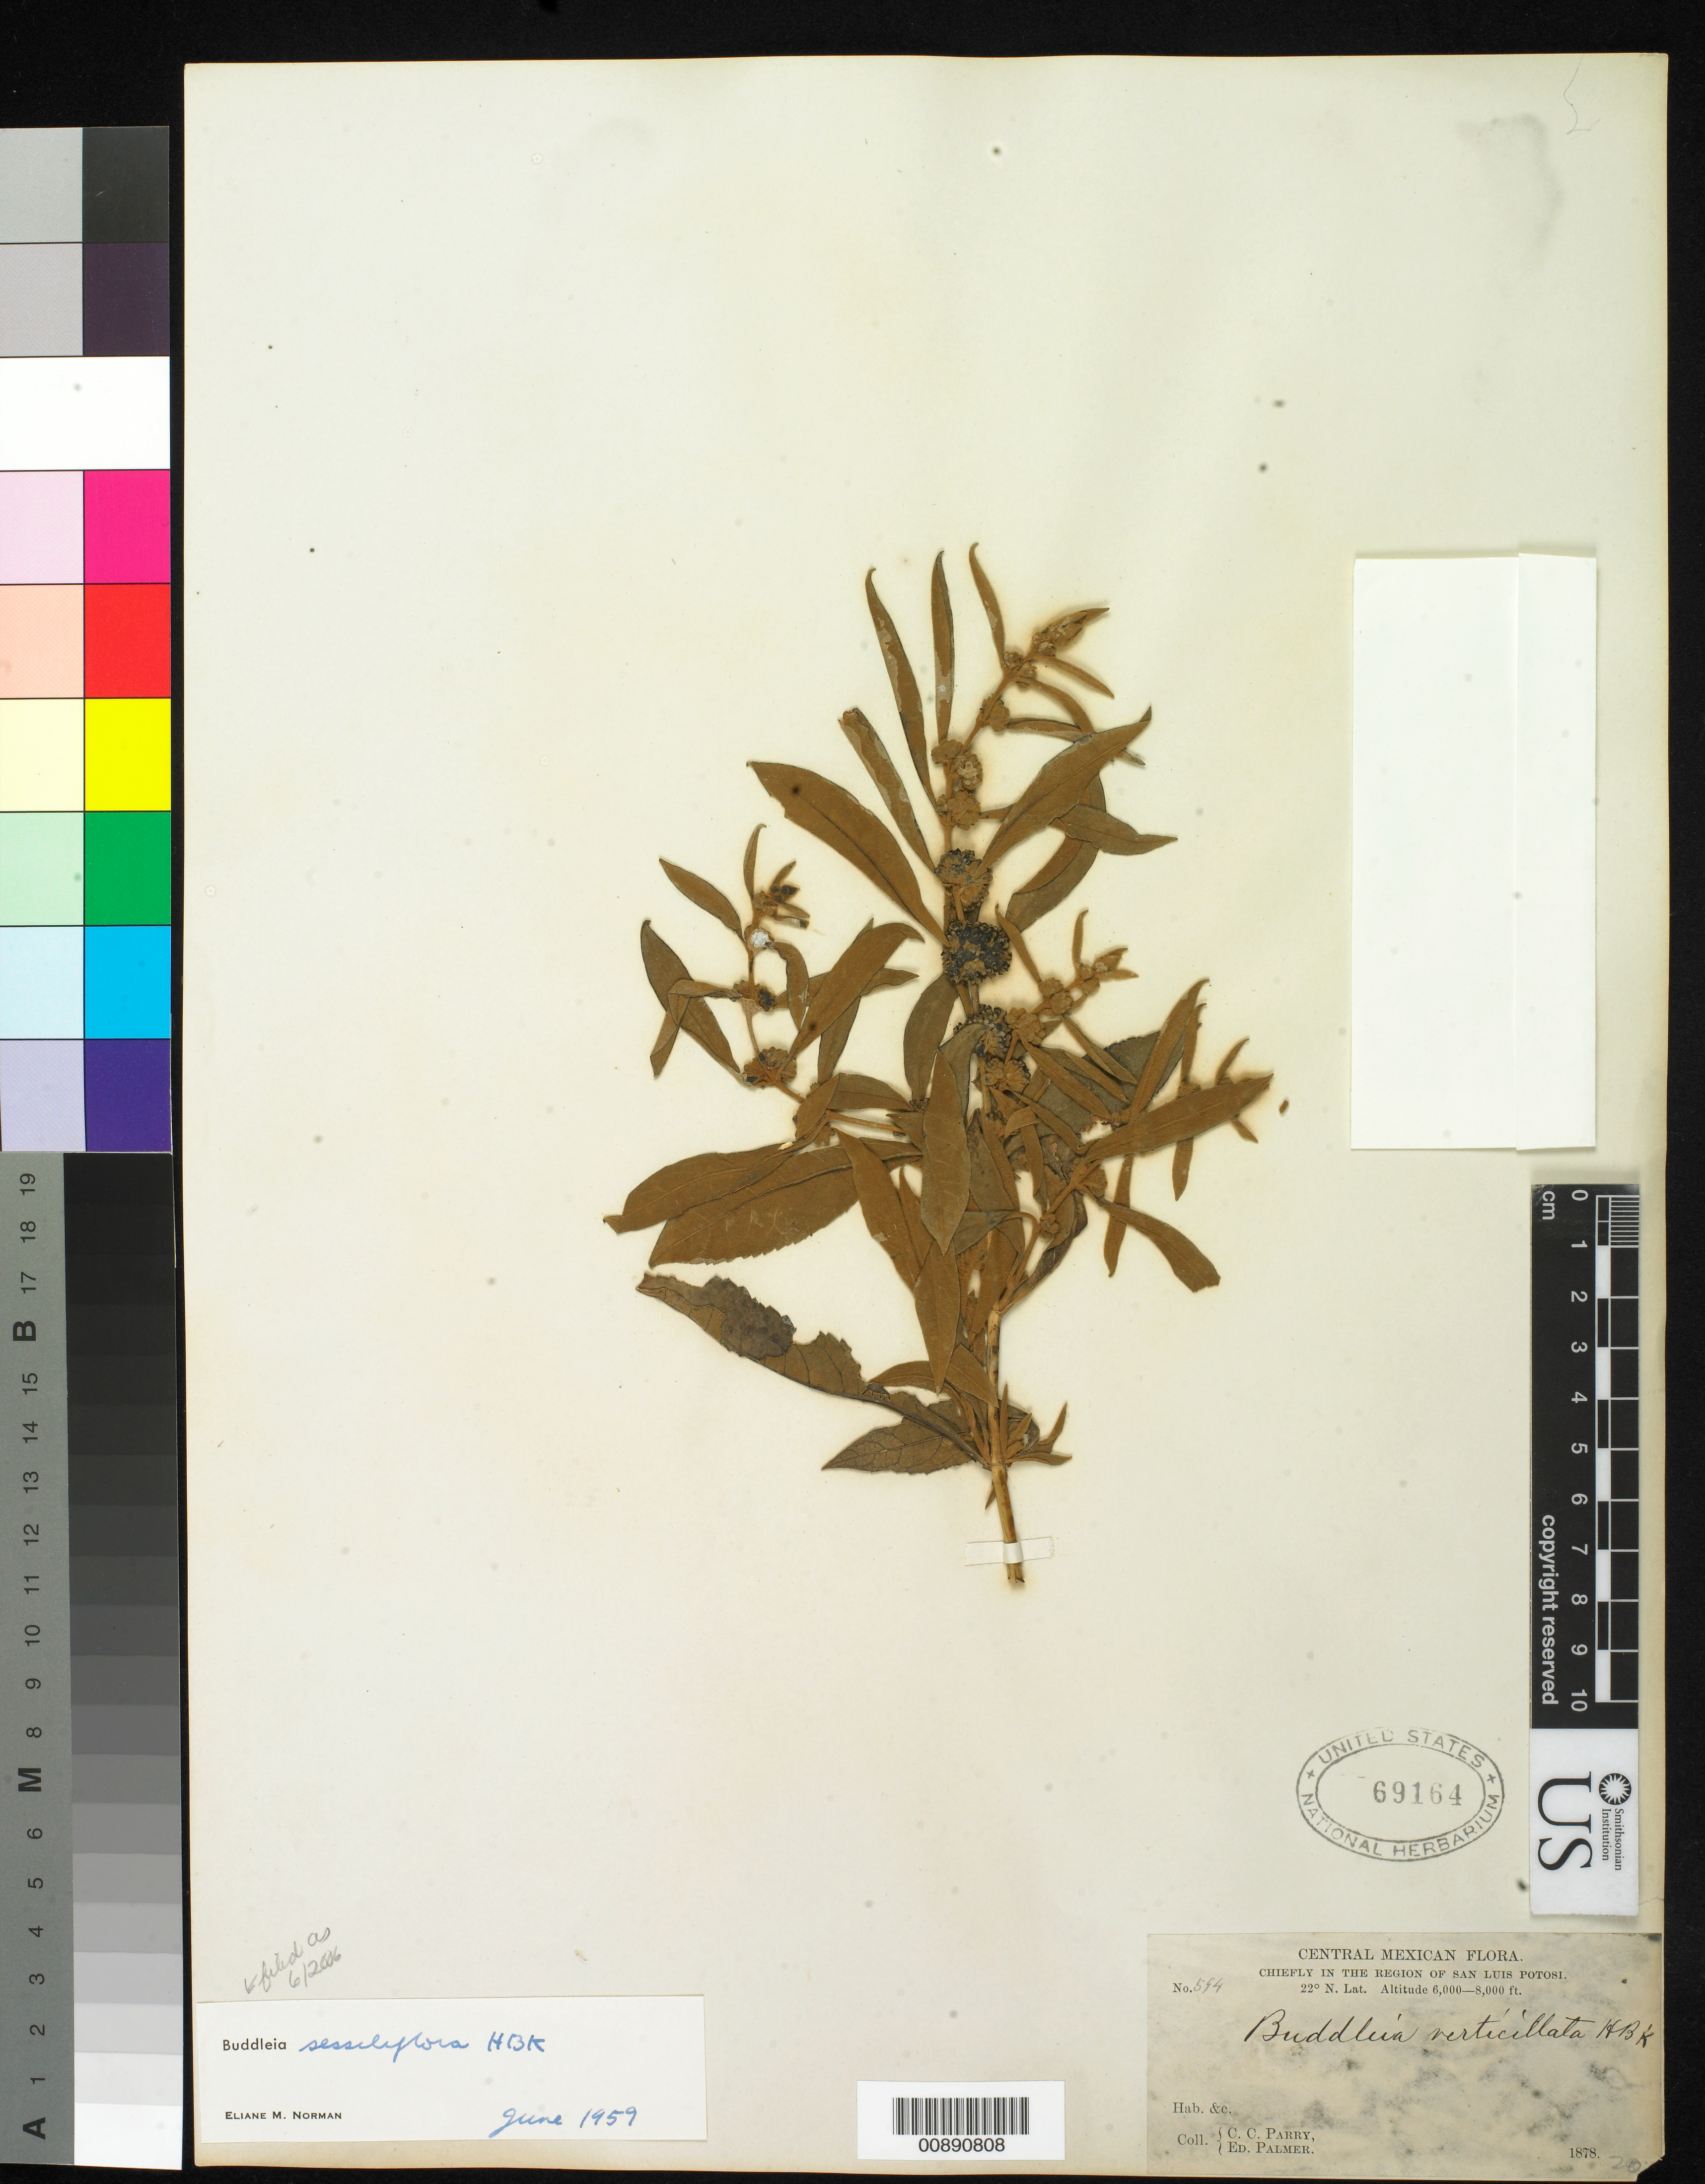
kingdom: Plantae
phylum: Tracheophyta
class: Magnoliopsida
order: Lamiales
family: Scrophulariaceae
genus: Buddleja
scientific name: Buddleja sessiliflora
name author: Kunth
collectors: C. C. Parry & E. Palmer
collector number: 594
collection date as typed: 1878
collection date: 1878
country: Mexico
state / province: San Luis Potosí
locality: Chiefly in the region of San Luis Potosí.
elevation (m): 1829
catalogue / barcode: US 69164